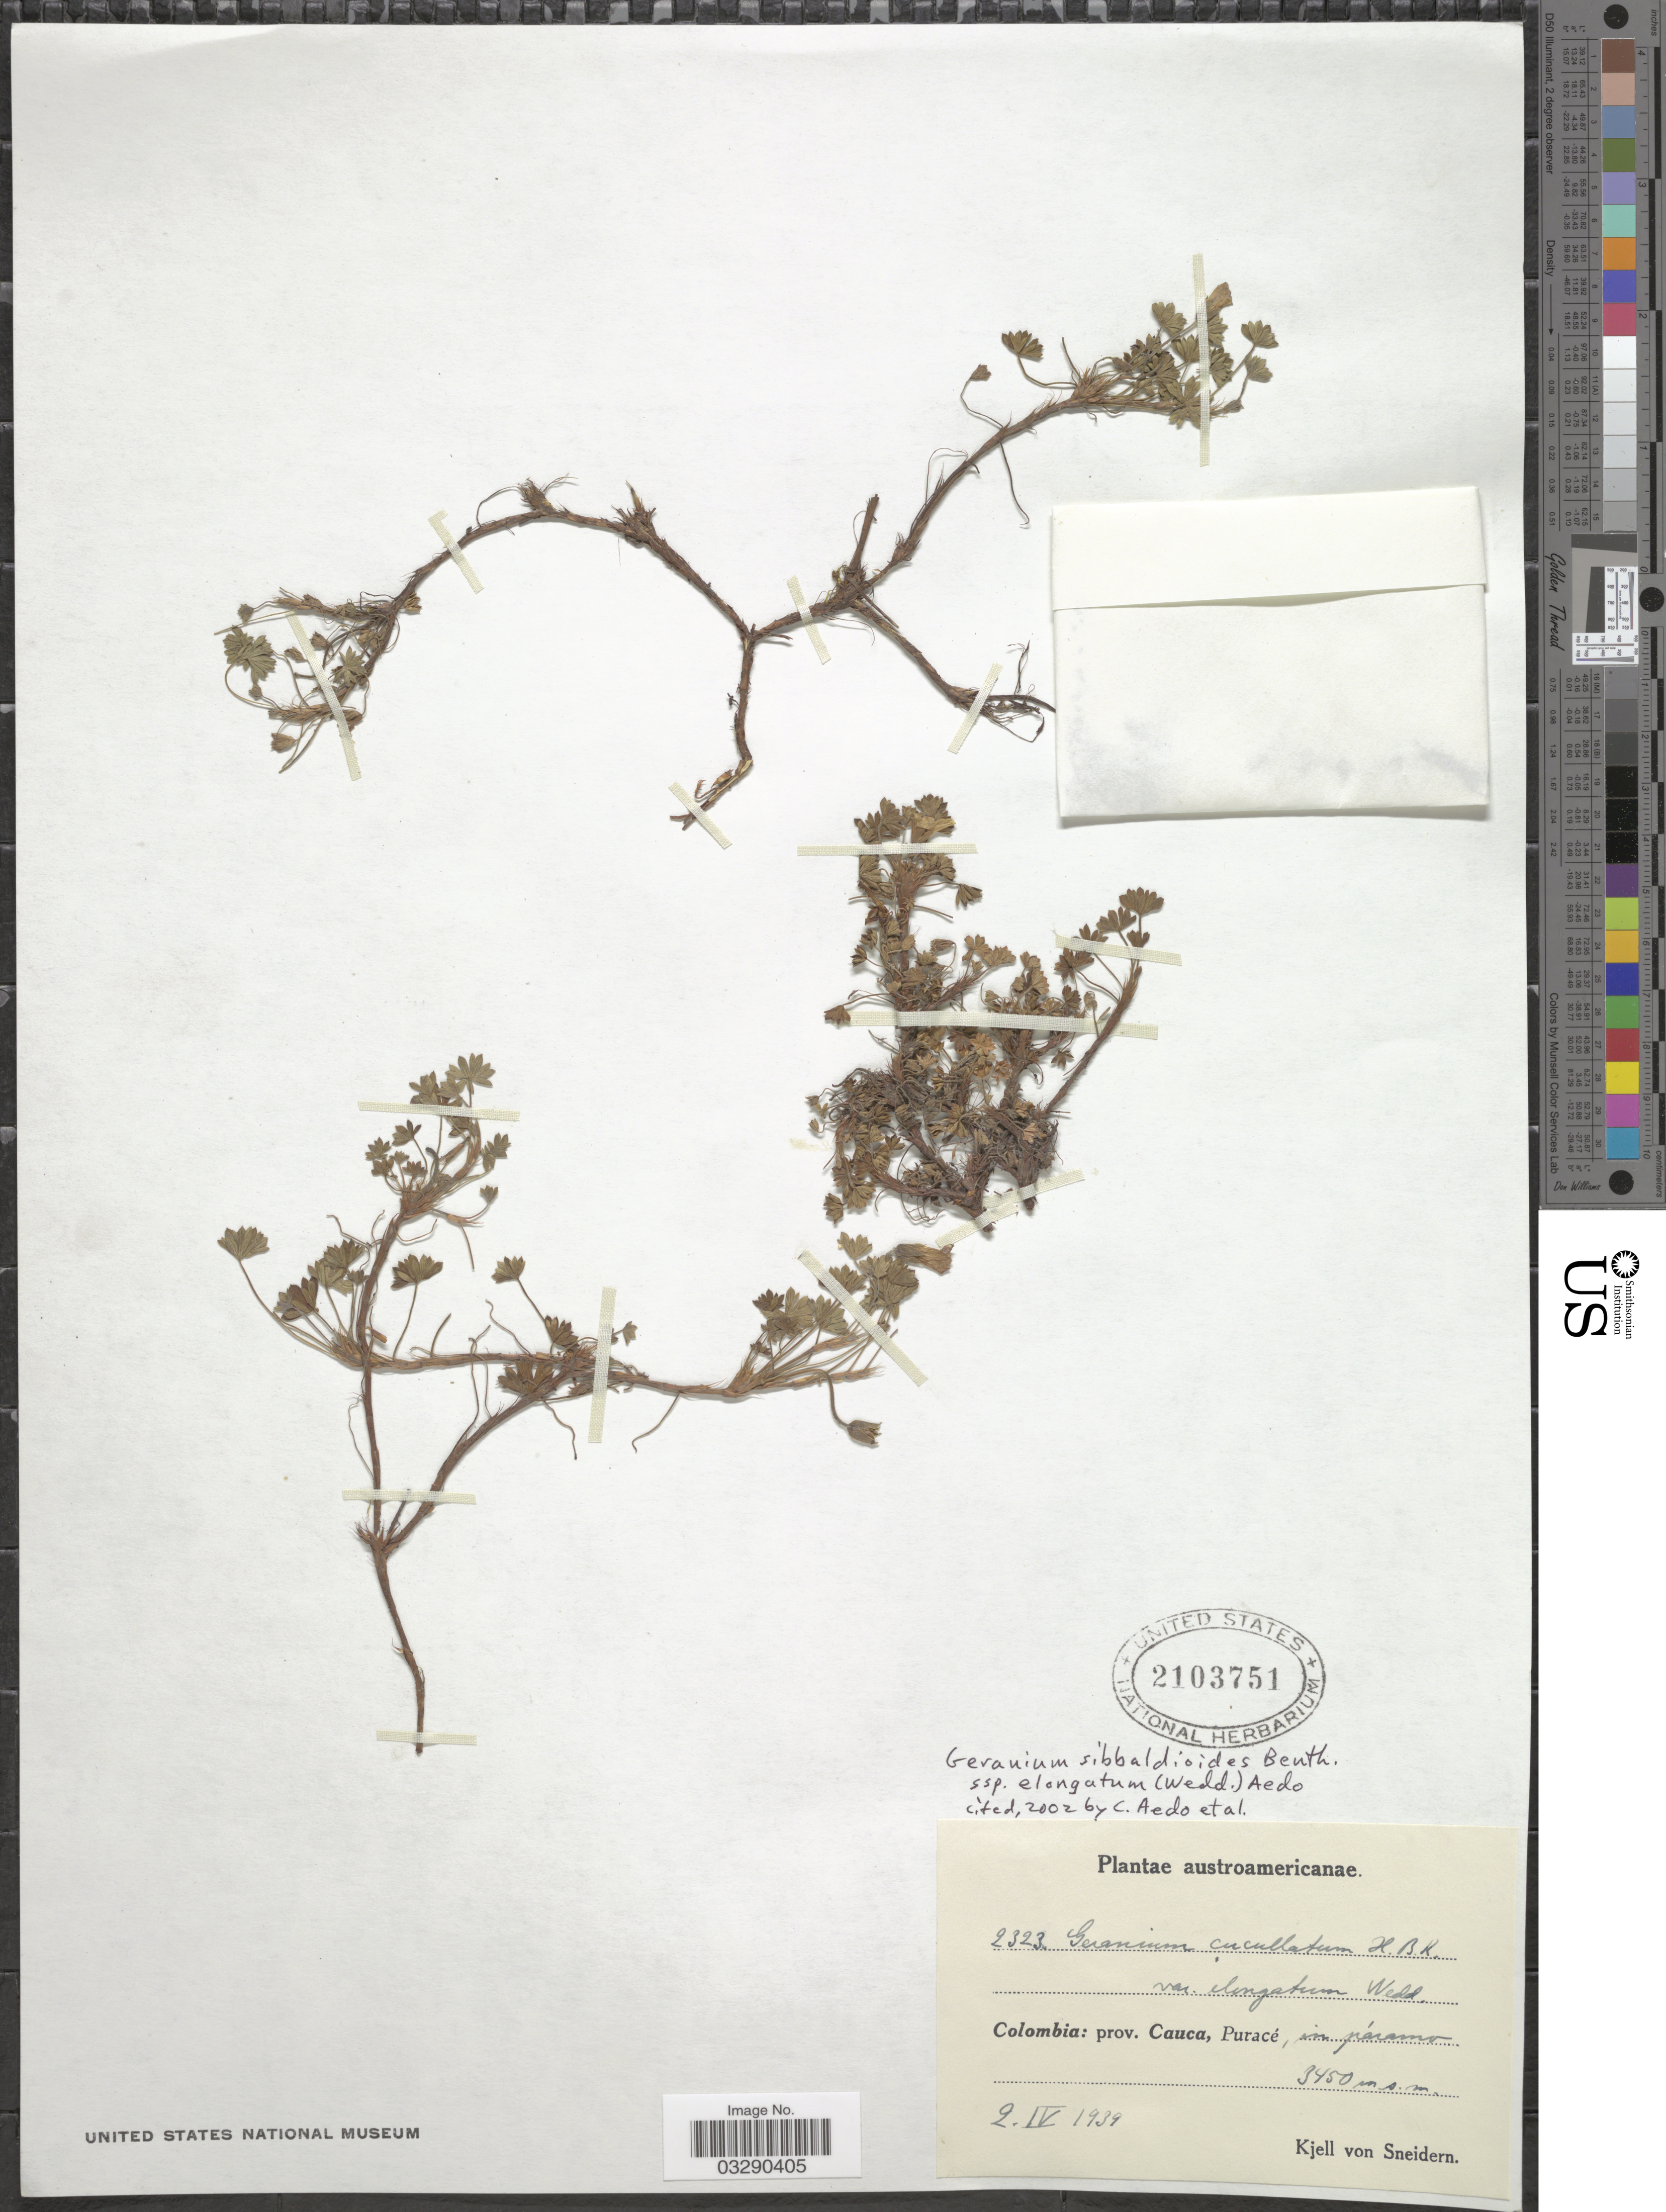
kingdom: Plantae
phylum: Tracheophyta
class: Magnoliopsida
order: Geraniales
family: Geraniaceae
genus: Geranium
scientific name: Geranium sibbaldioides subsp. elongatum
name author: (Wedd.) Aedo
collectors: K. von Sneidern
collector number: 2323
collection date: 1939-04-02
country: Colombia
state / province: Cauca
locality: Puracé.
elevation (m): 3450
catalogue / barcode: US 2103751